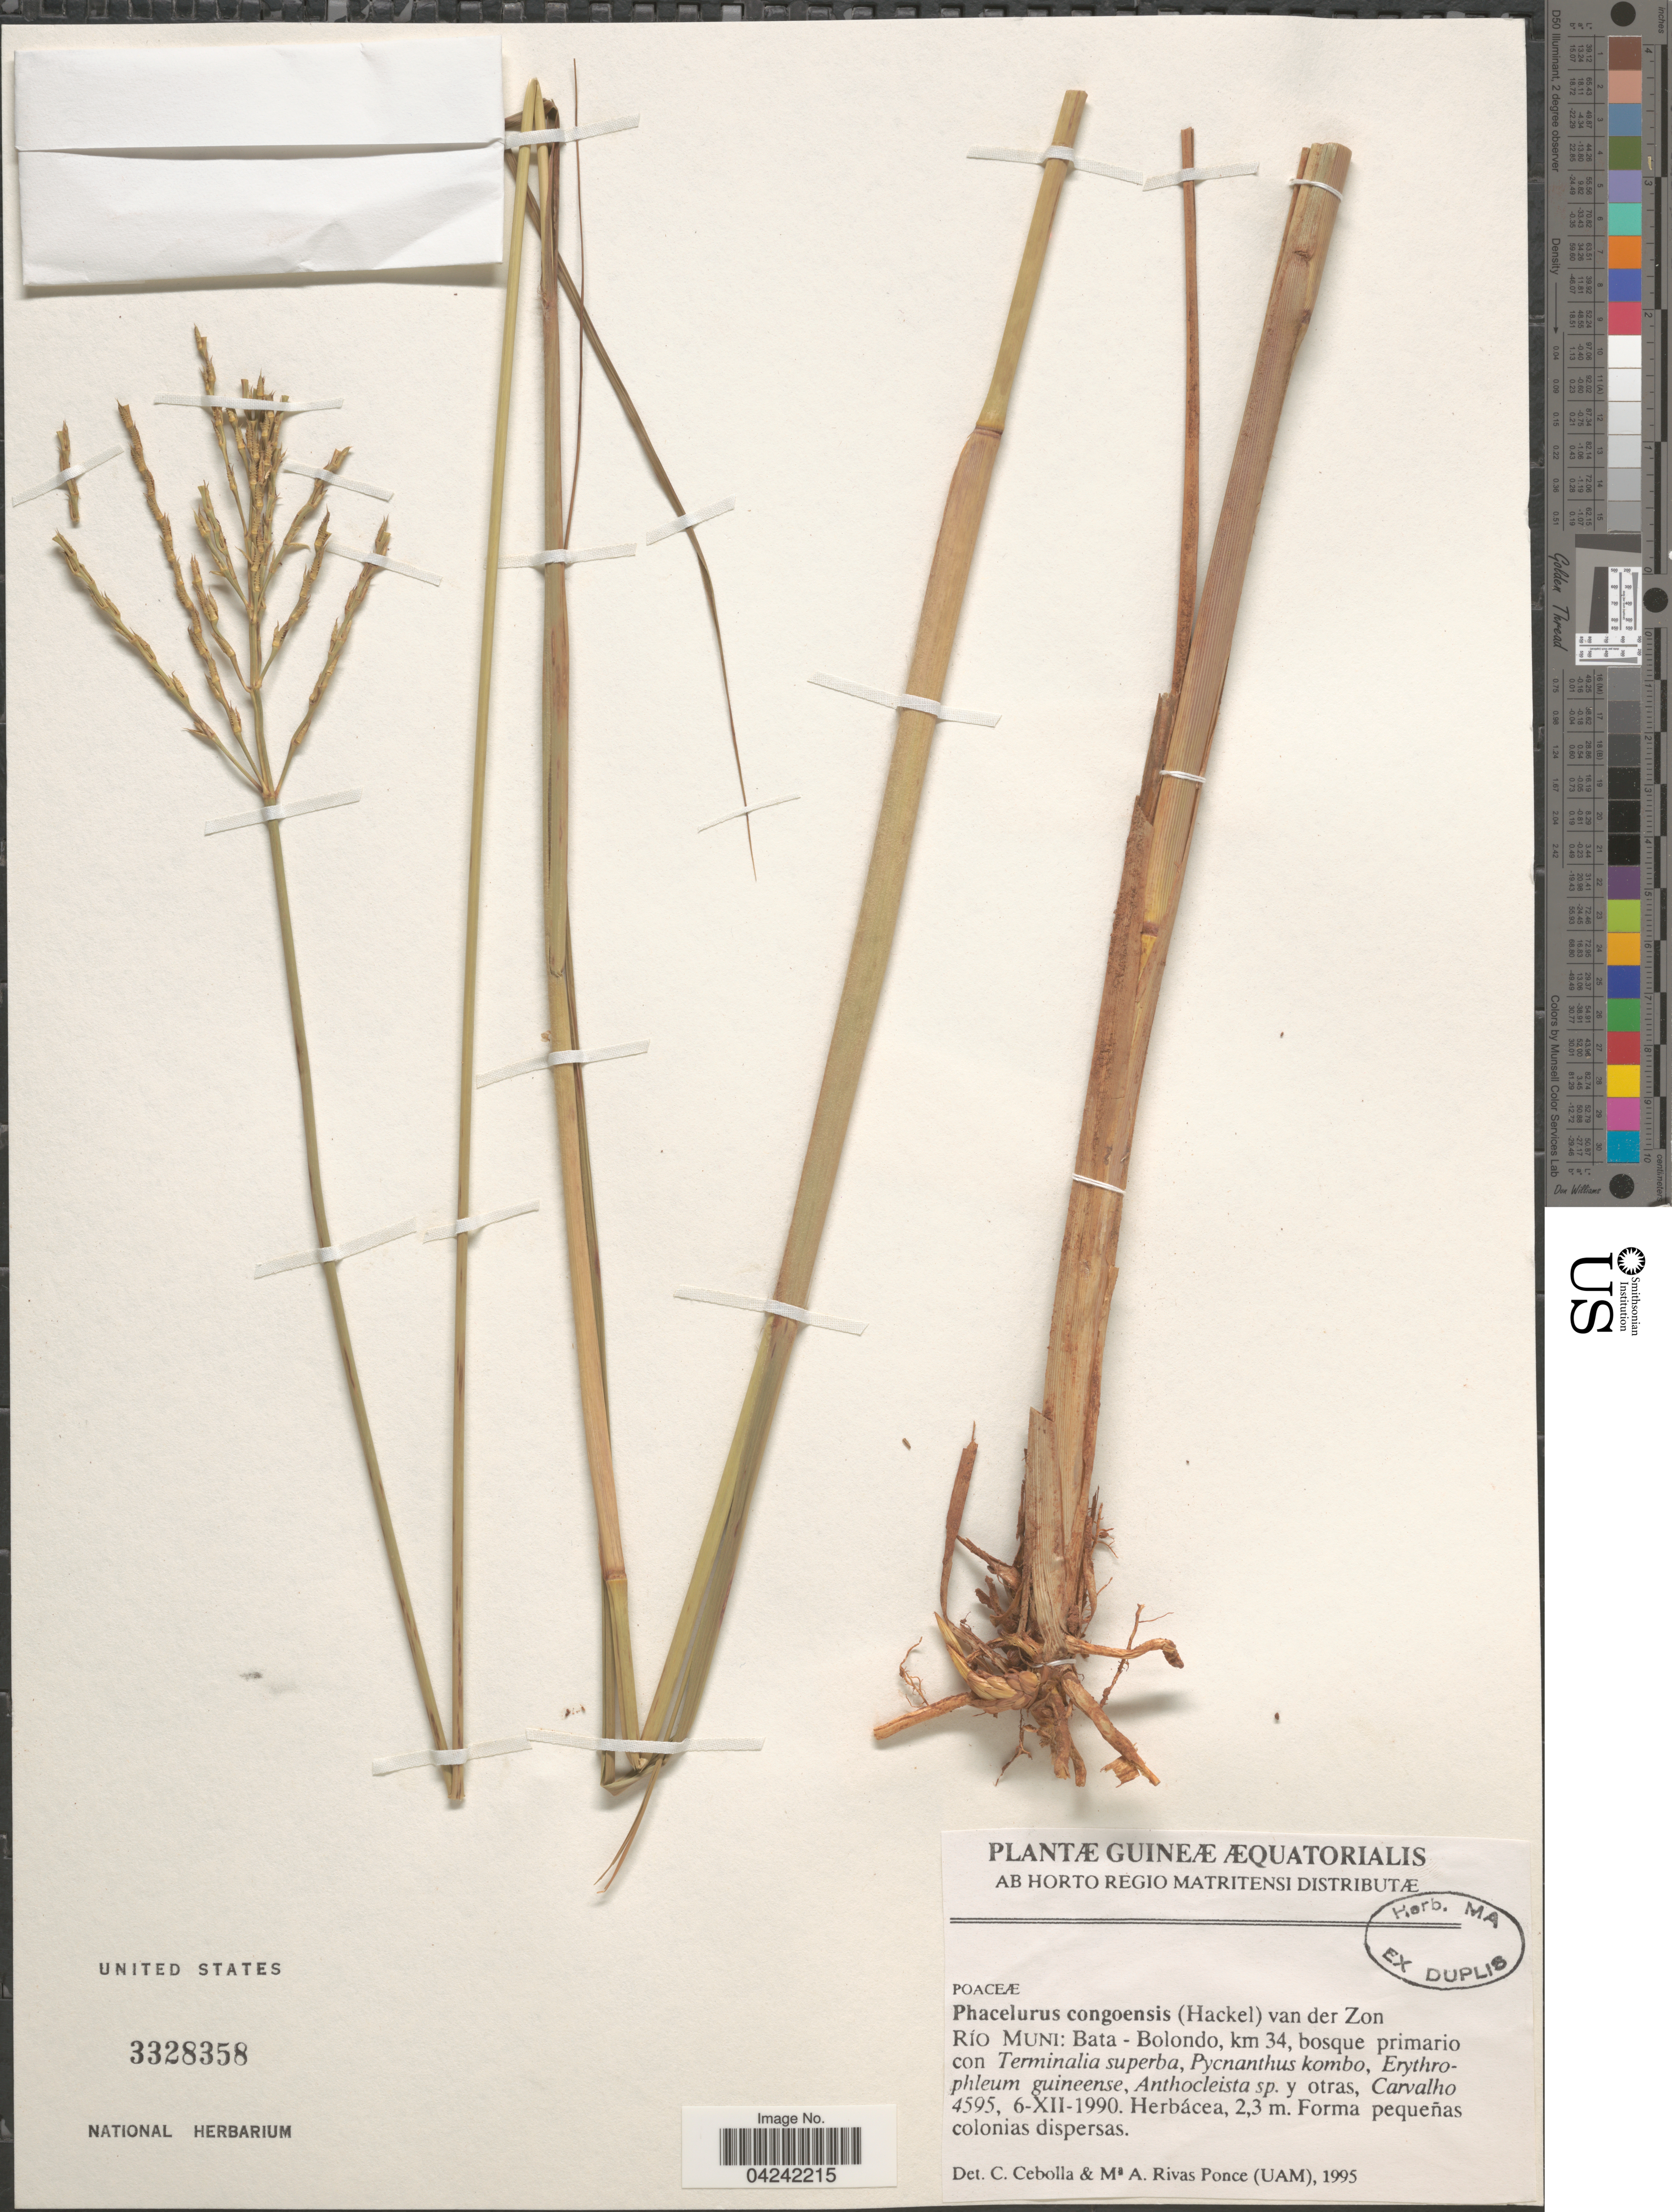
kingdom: Plantae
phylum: Tracheophyta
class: Liliopsida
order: Poales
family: Poaceae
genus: Phacelurus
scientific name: Phacelurus gabonensis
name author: (Steud.) Clayton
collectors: Carvalho, --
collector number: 4595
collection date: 1990-12-06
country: Equatorial Guinea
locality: Guineæ Æquatorialis. Río Muni: Bata - Bolondo, km 34.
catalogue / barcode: US 3328358